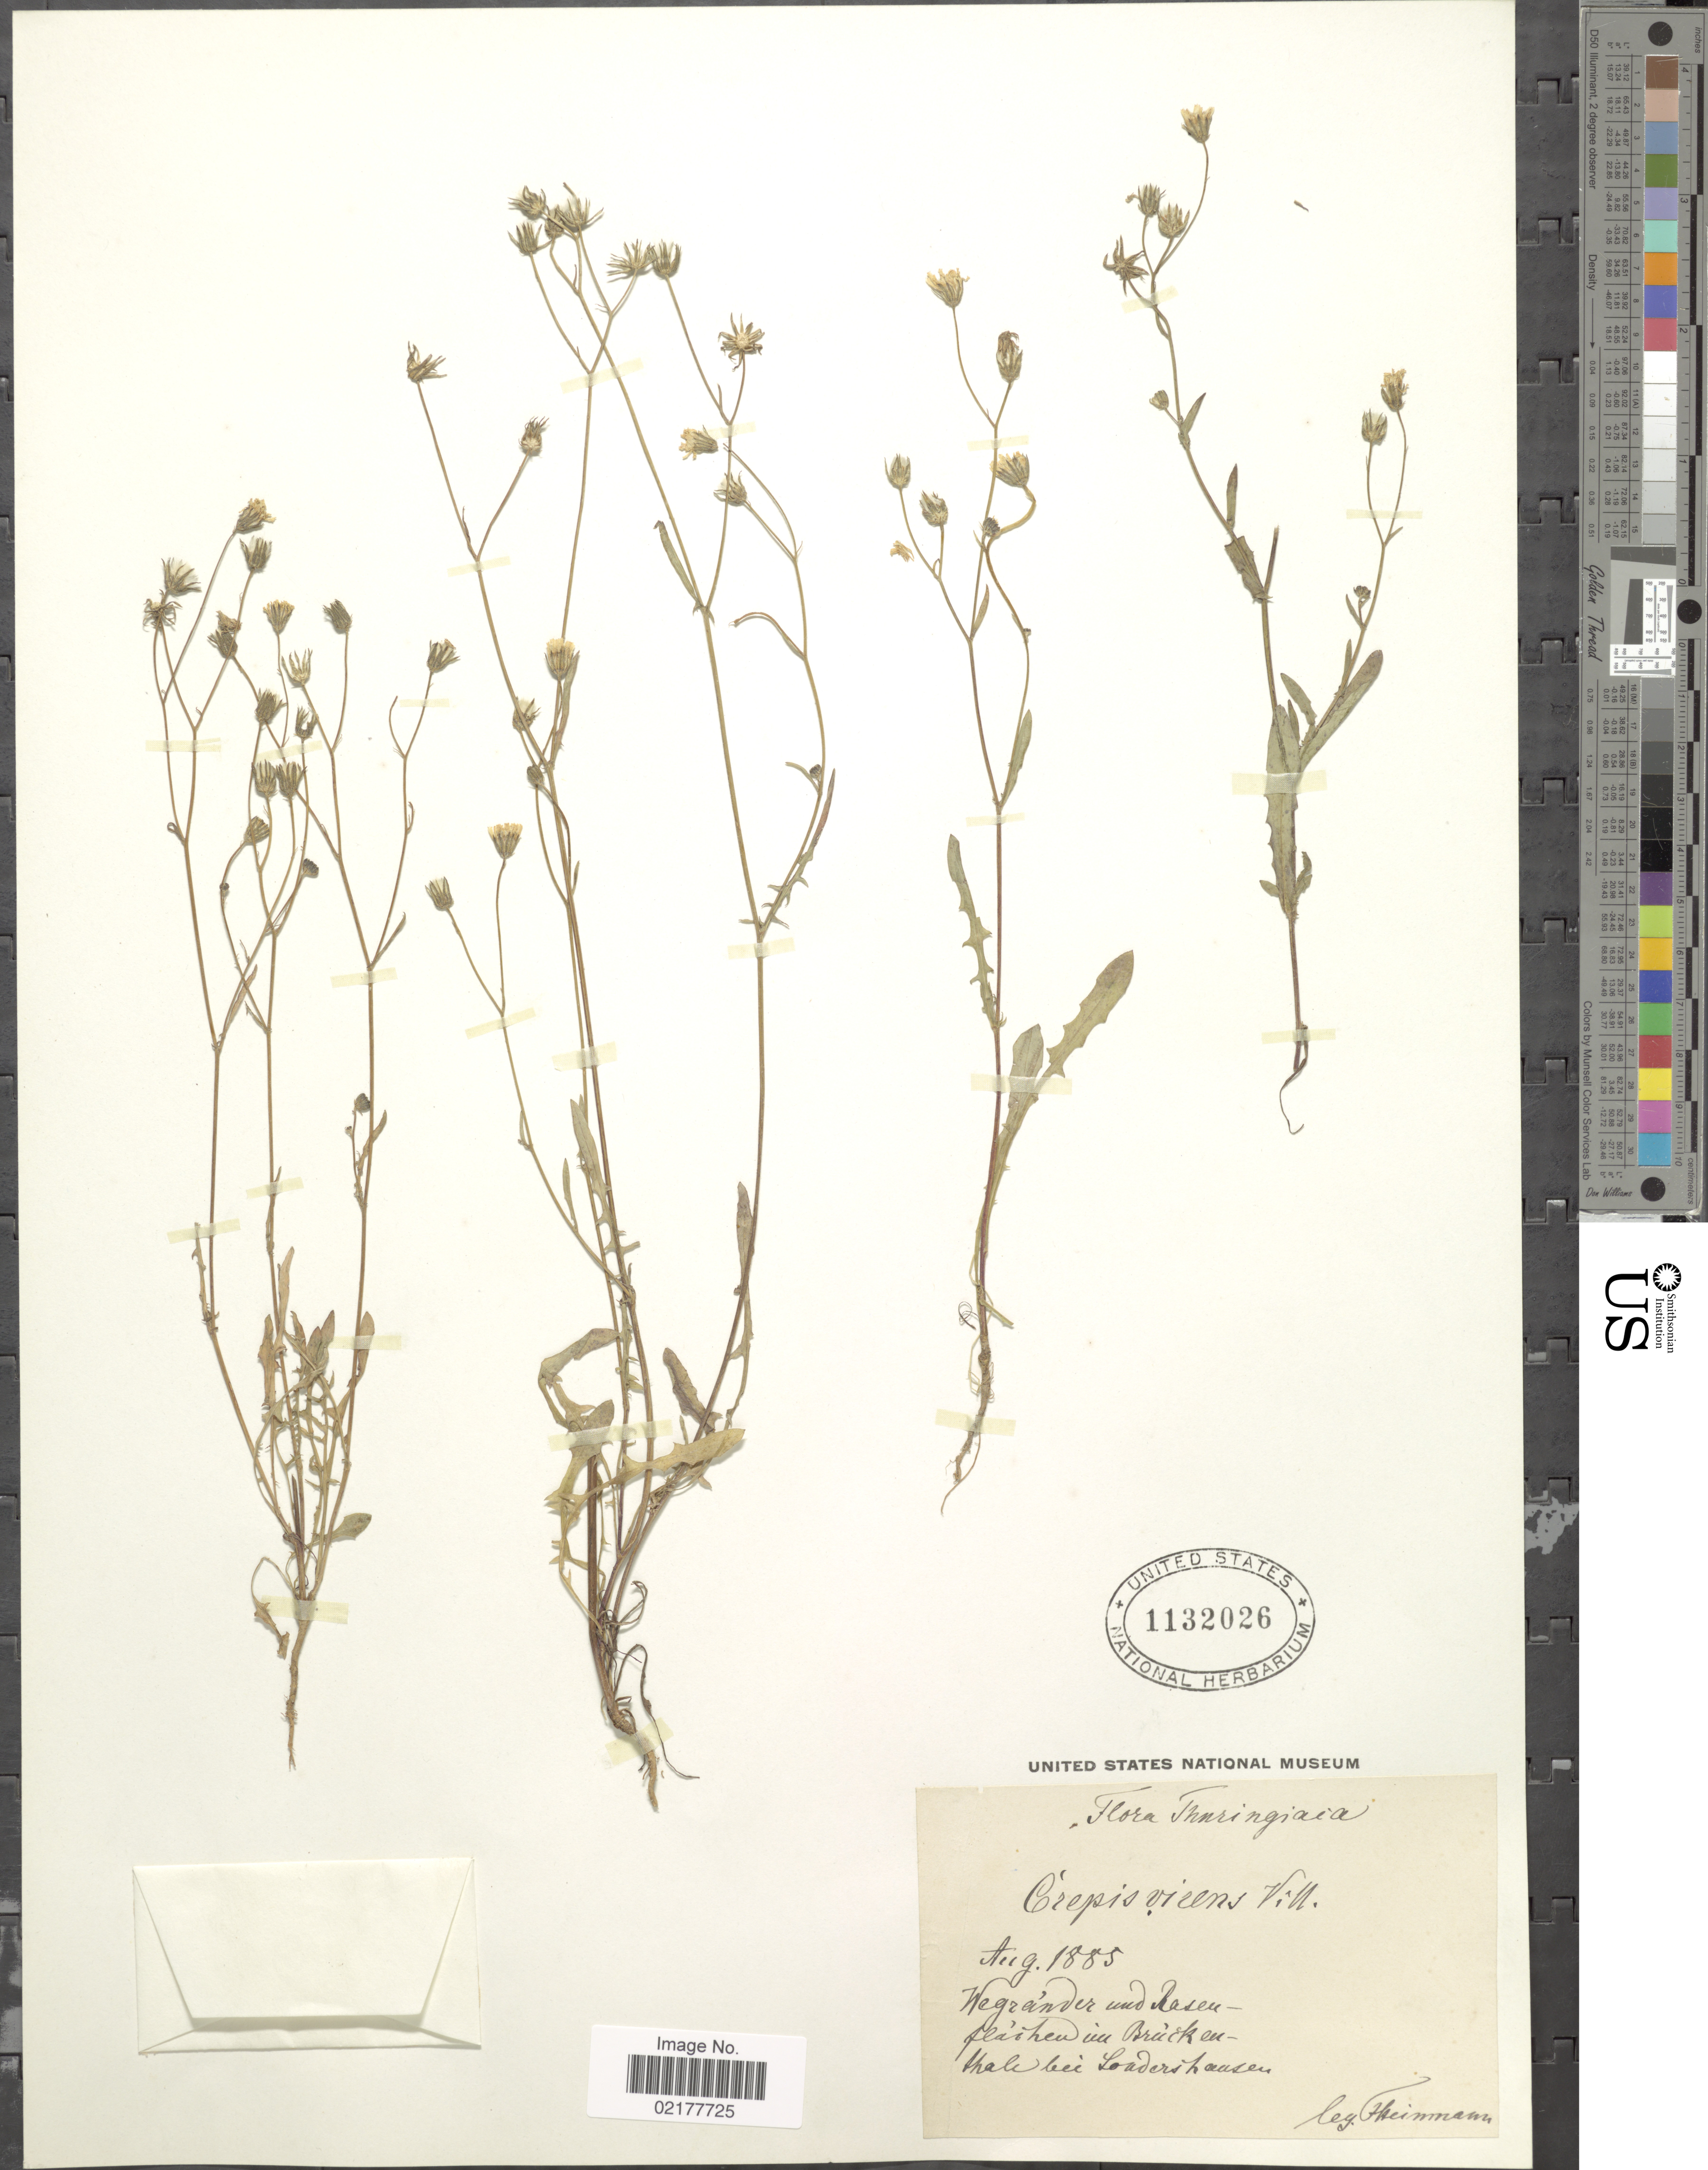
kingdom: Plantae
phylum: Tracheophyta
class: Magnoliopsida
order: Asterales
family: Asteraceae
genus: Crepis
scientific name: Crepis capillaris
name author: (L.) Wallr.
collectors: Heinmann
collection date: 1885-08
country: Germany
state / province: Thuringia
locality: Thuringiaia. Wegrander und hasen - flashen un Brucken - thale bei Soudershausen [interpreted]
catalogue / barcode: US 1132026